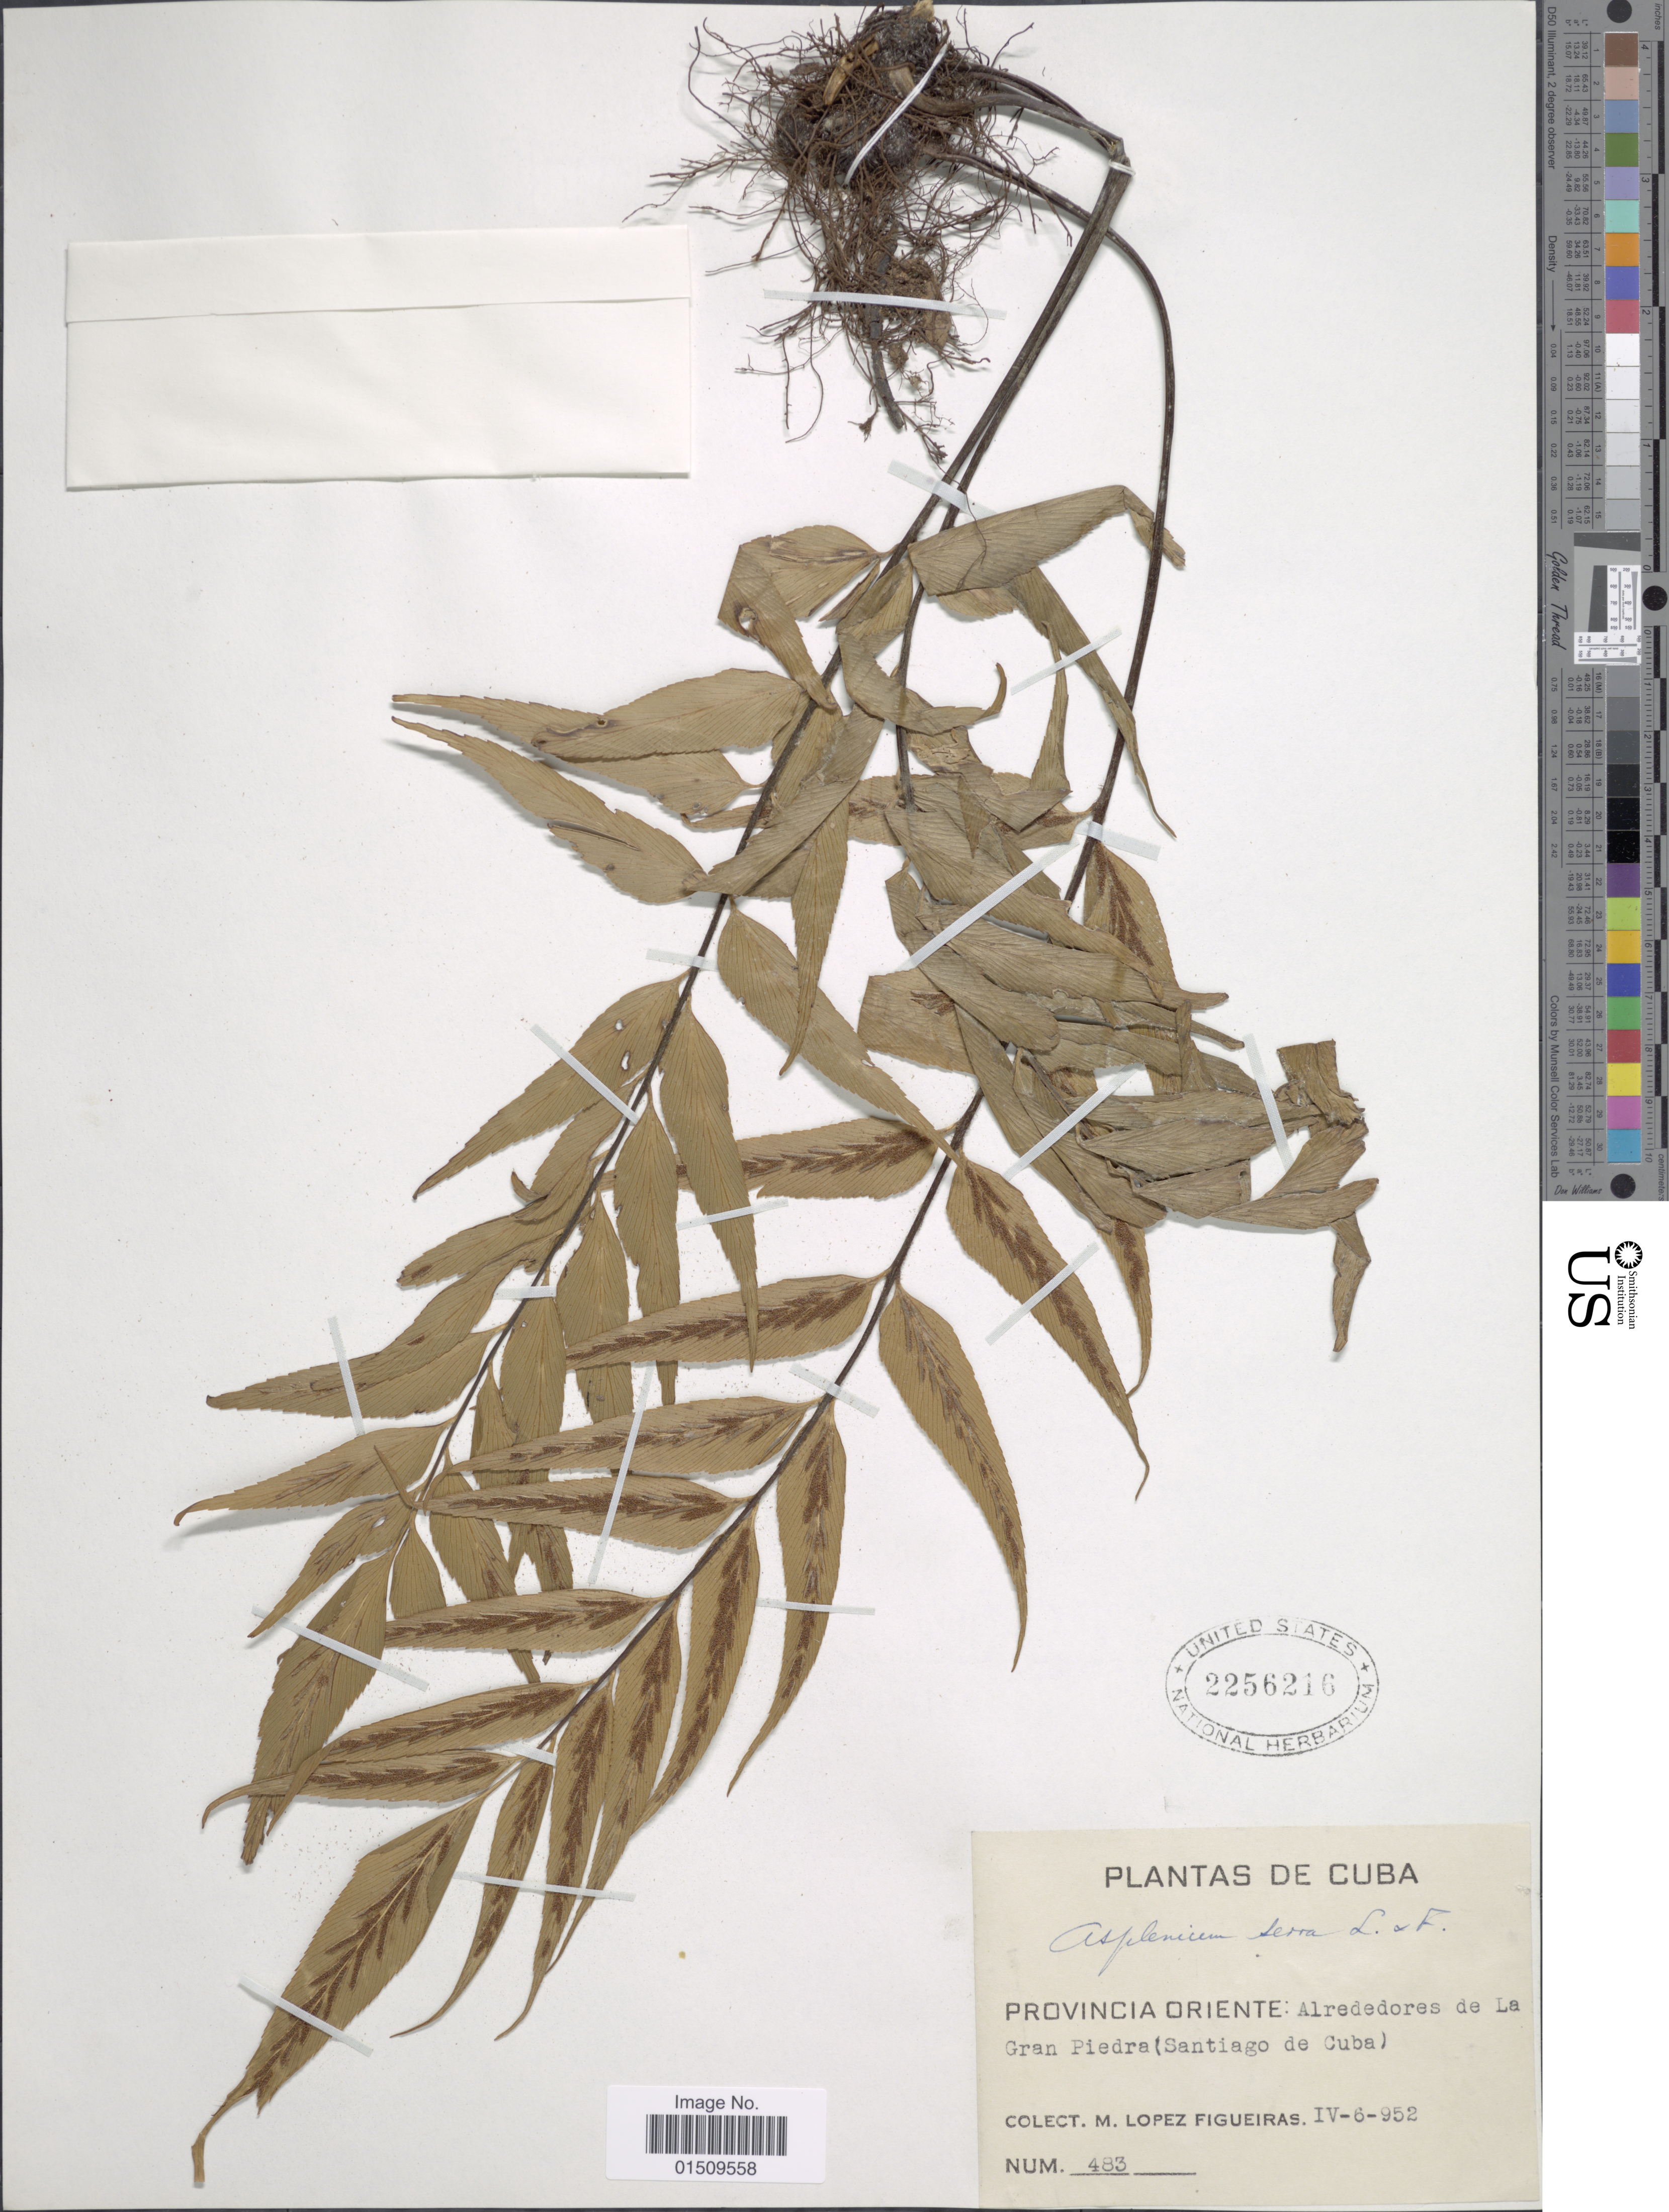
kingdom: Plantae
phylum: Tracheophyta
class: Polypodiopsida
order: Polypodiales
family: Aspleniaceae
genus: Asplenium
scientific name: Asplenium serra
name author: Langsd. & Fisch.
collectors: M. López Figueiras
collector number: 483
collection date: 1952-04-06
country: Cuba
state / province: Oriente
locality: Cuba, Alrededores de la Gran Piedra (Santiago de Cuba).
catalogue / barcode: US 2256216